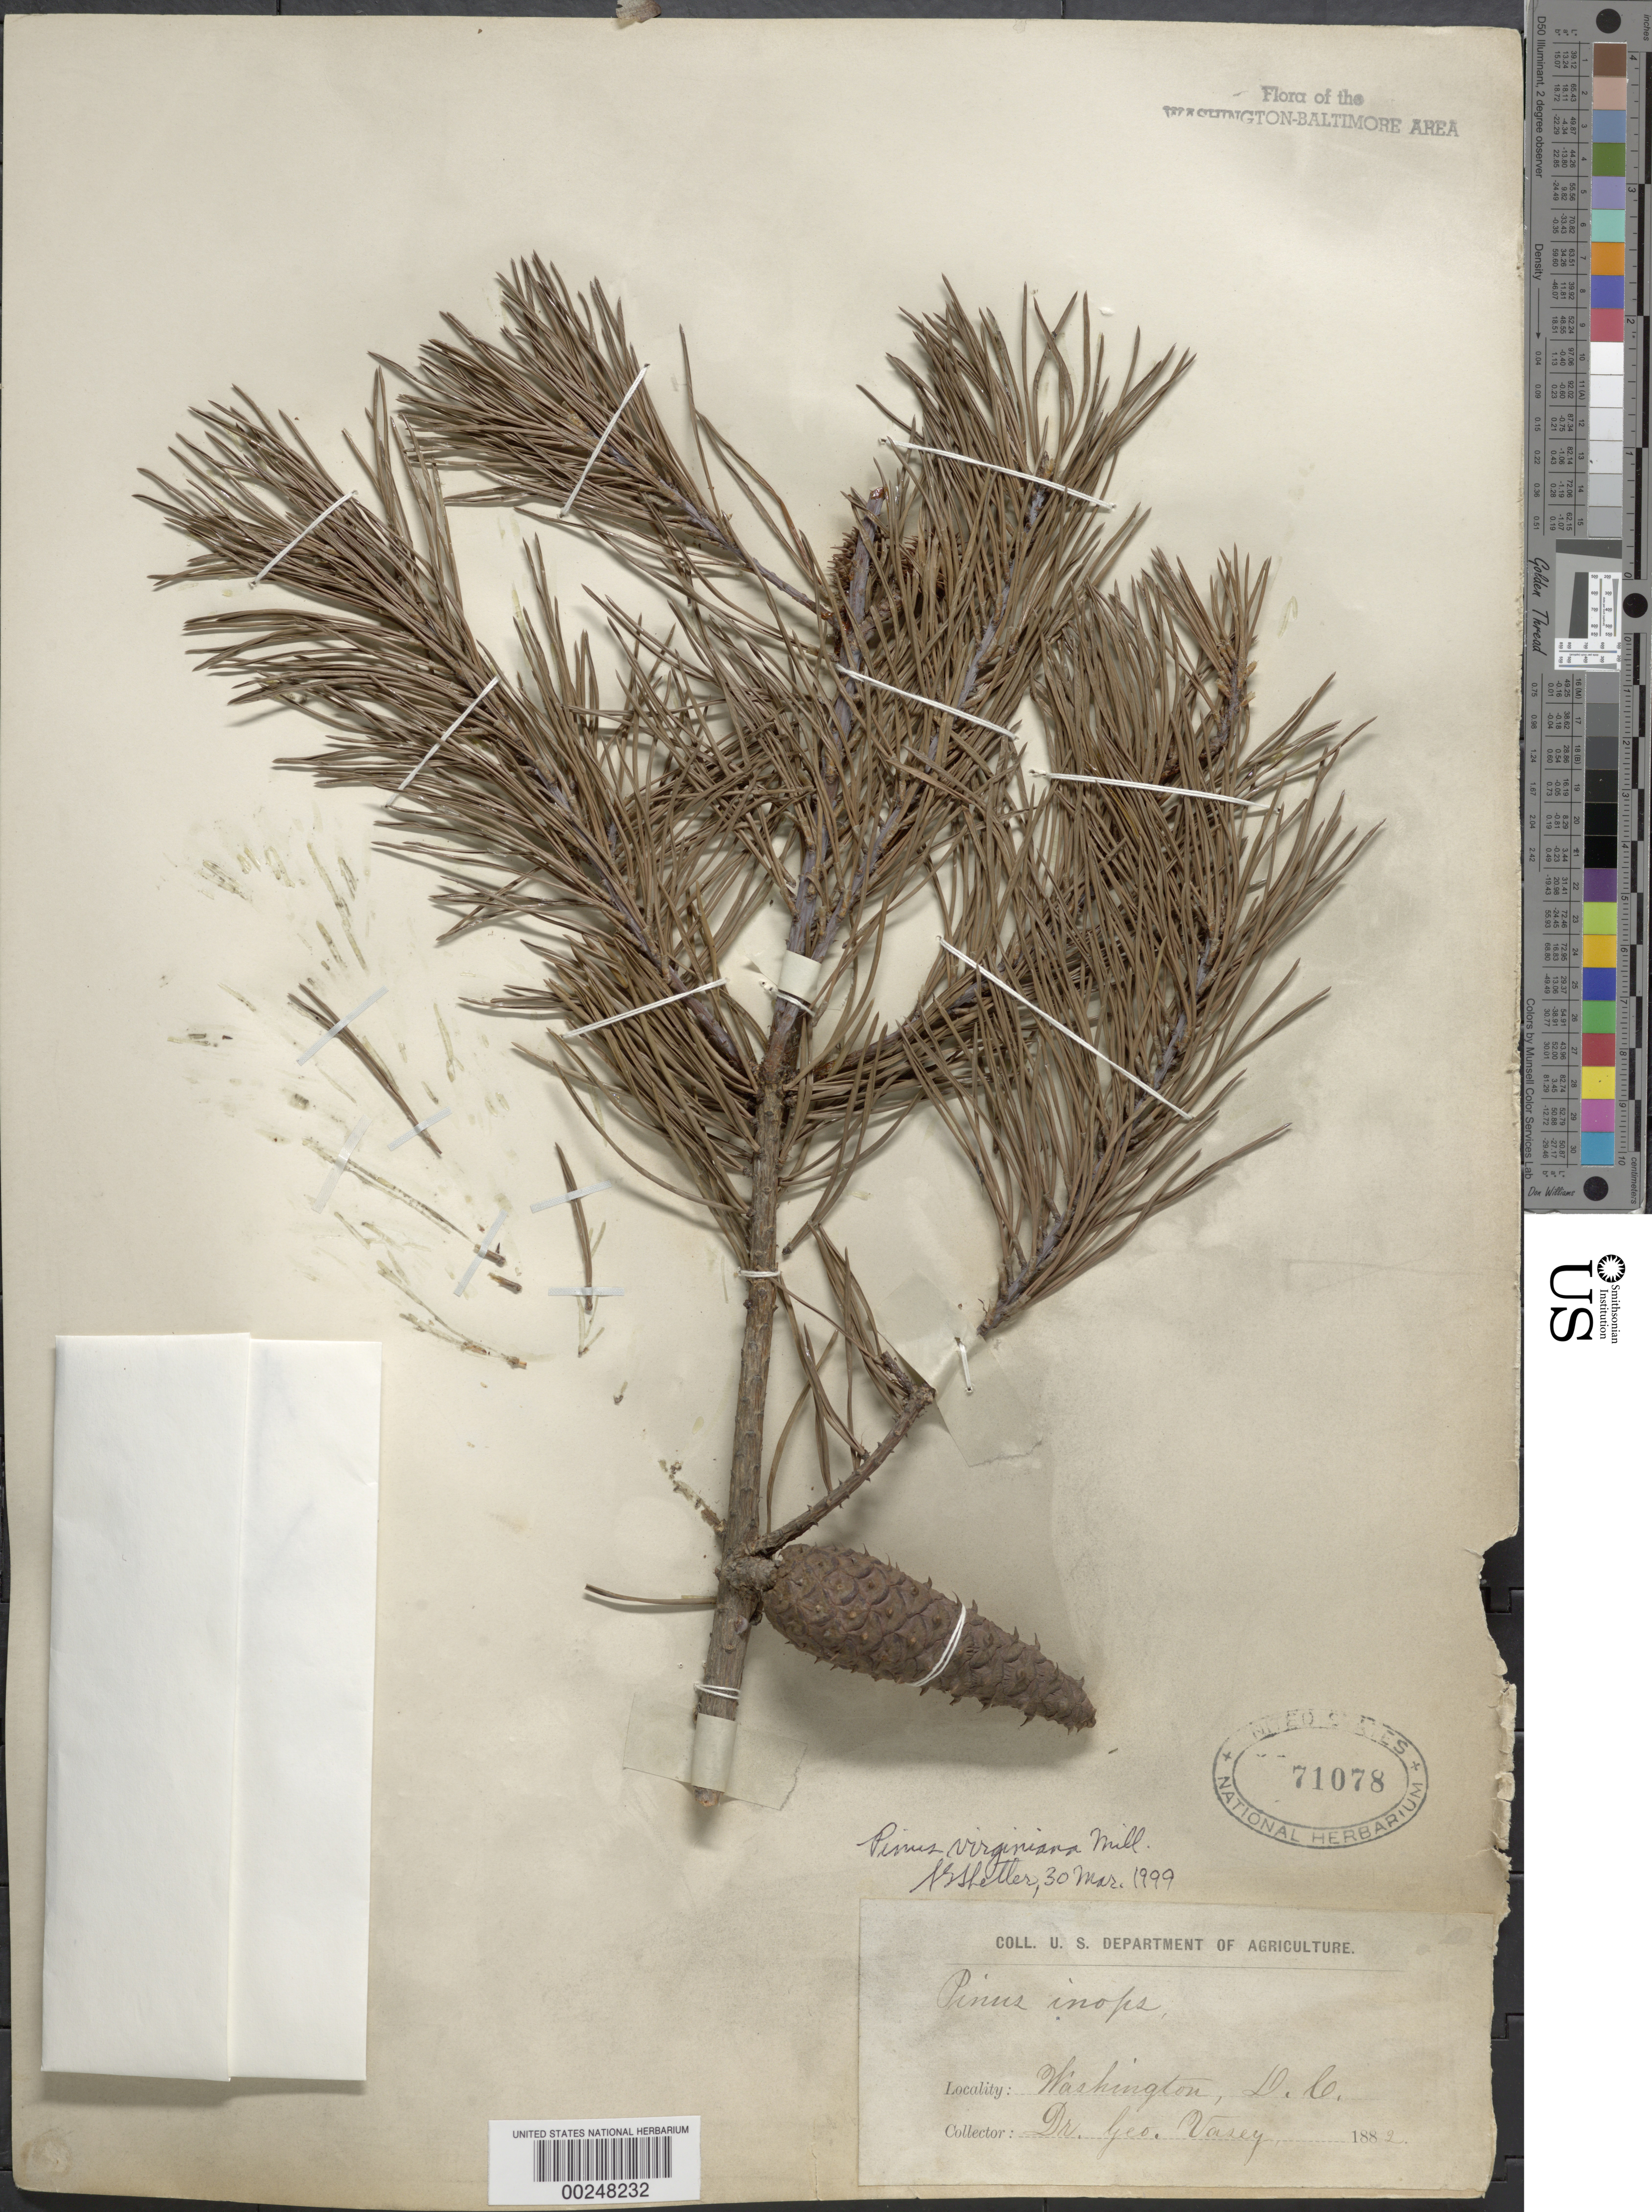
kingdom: Plantae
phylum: Tracheophyta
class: Pinopsida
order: Pinales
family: Pinaceae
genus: Pinus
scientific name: Pinus virginiana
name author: Mill.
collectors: G. Vasey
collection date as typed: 1882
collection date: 1882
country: United States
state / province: District of Columbia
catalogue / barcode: US 71078